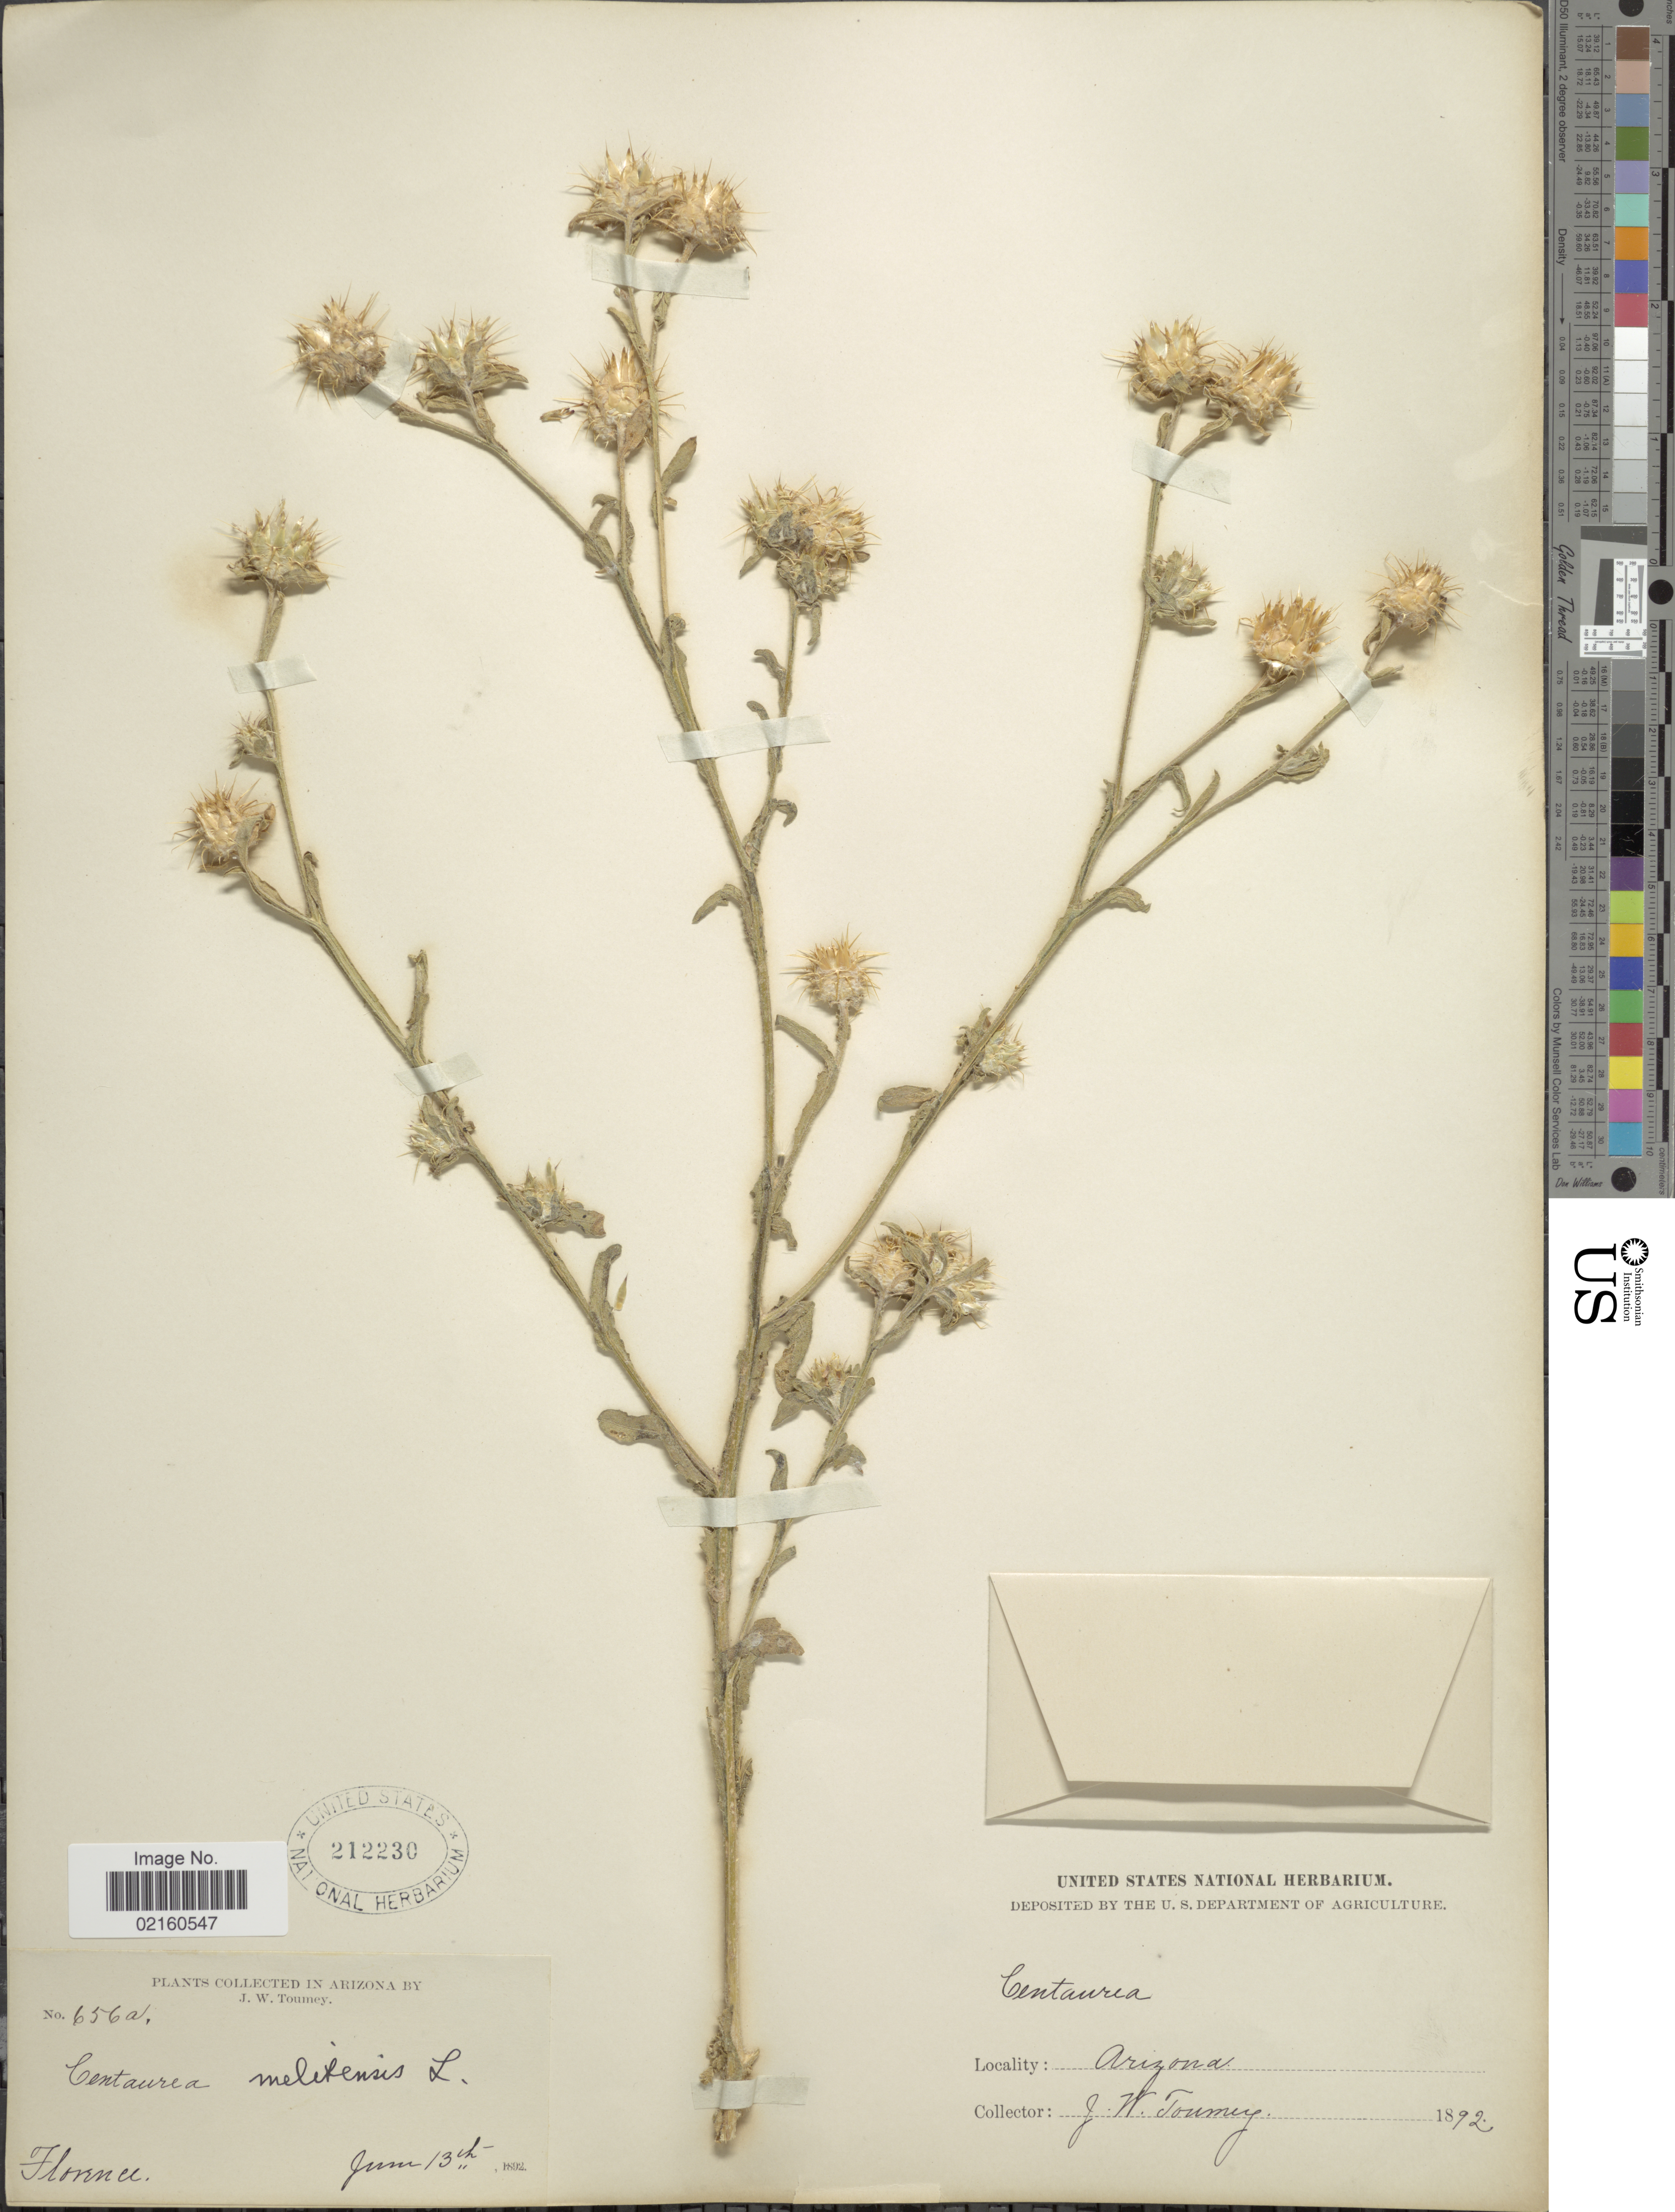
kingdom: Plantae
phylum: Tracheophyta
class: Magnoliopsida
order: Asterales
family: Asteraceae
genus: Centaurea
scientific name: Centaurea melitensis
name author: L.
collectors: J. W. Toumey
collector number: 656a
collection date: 1892-06-13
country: United States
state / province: Arizona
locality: Florence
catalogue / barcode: US 212230